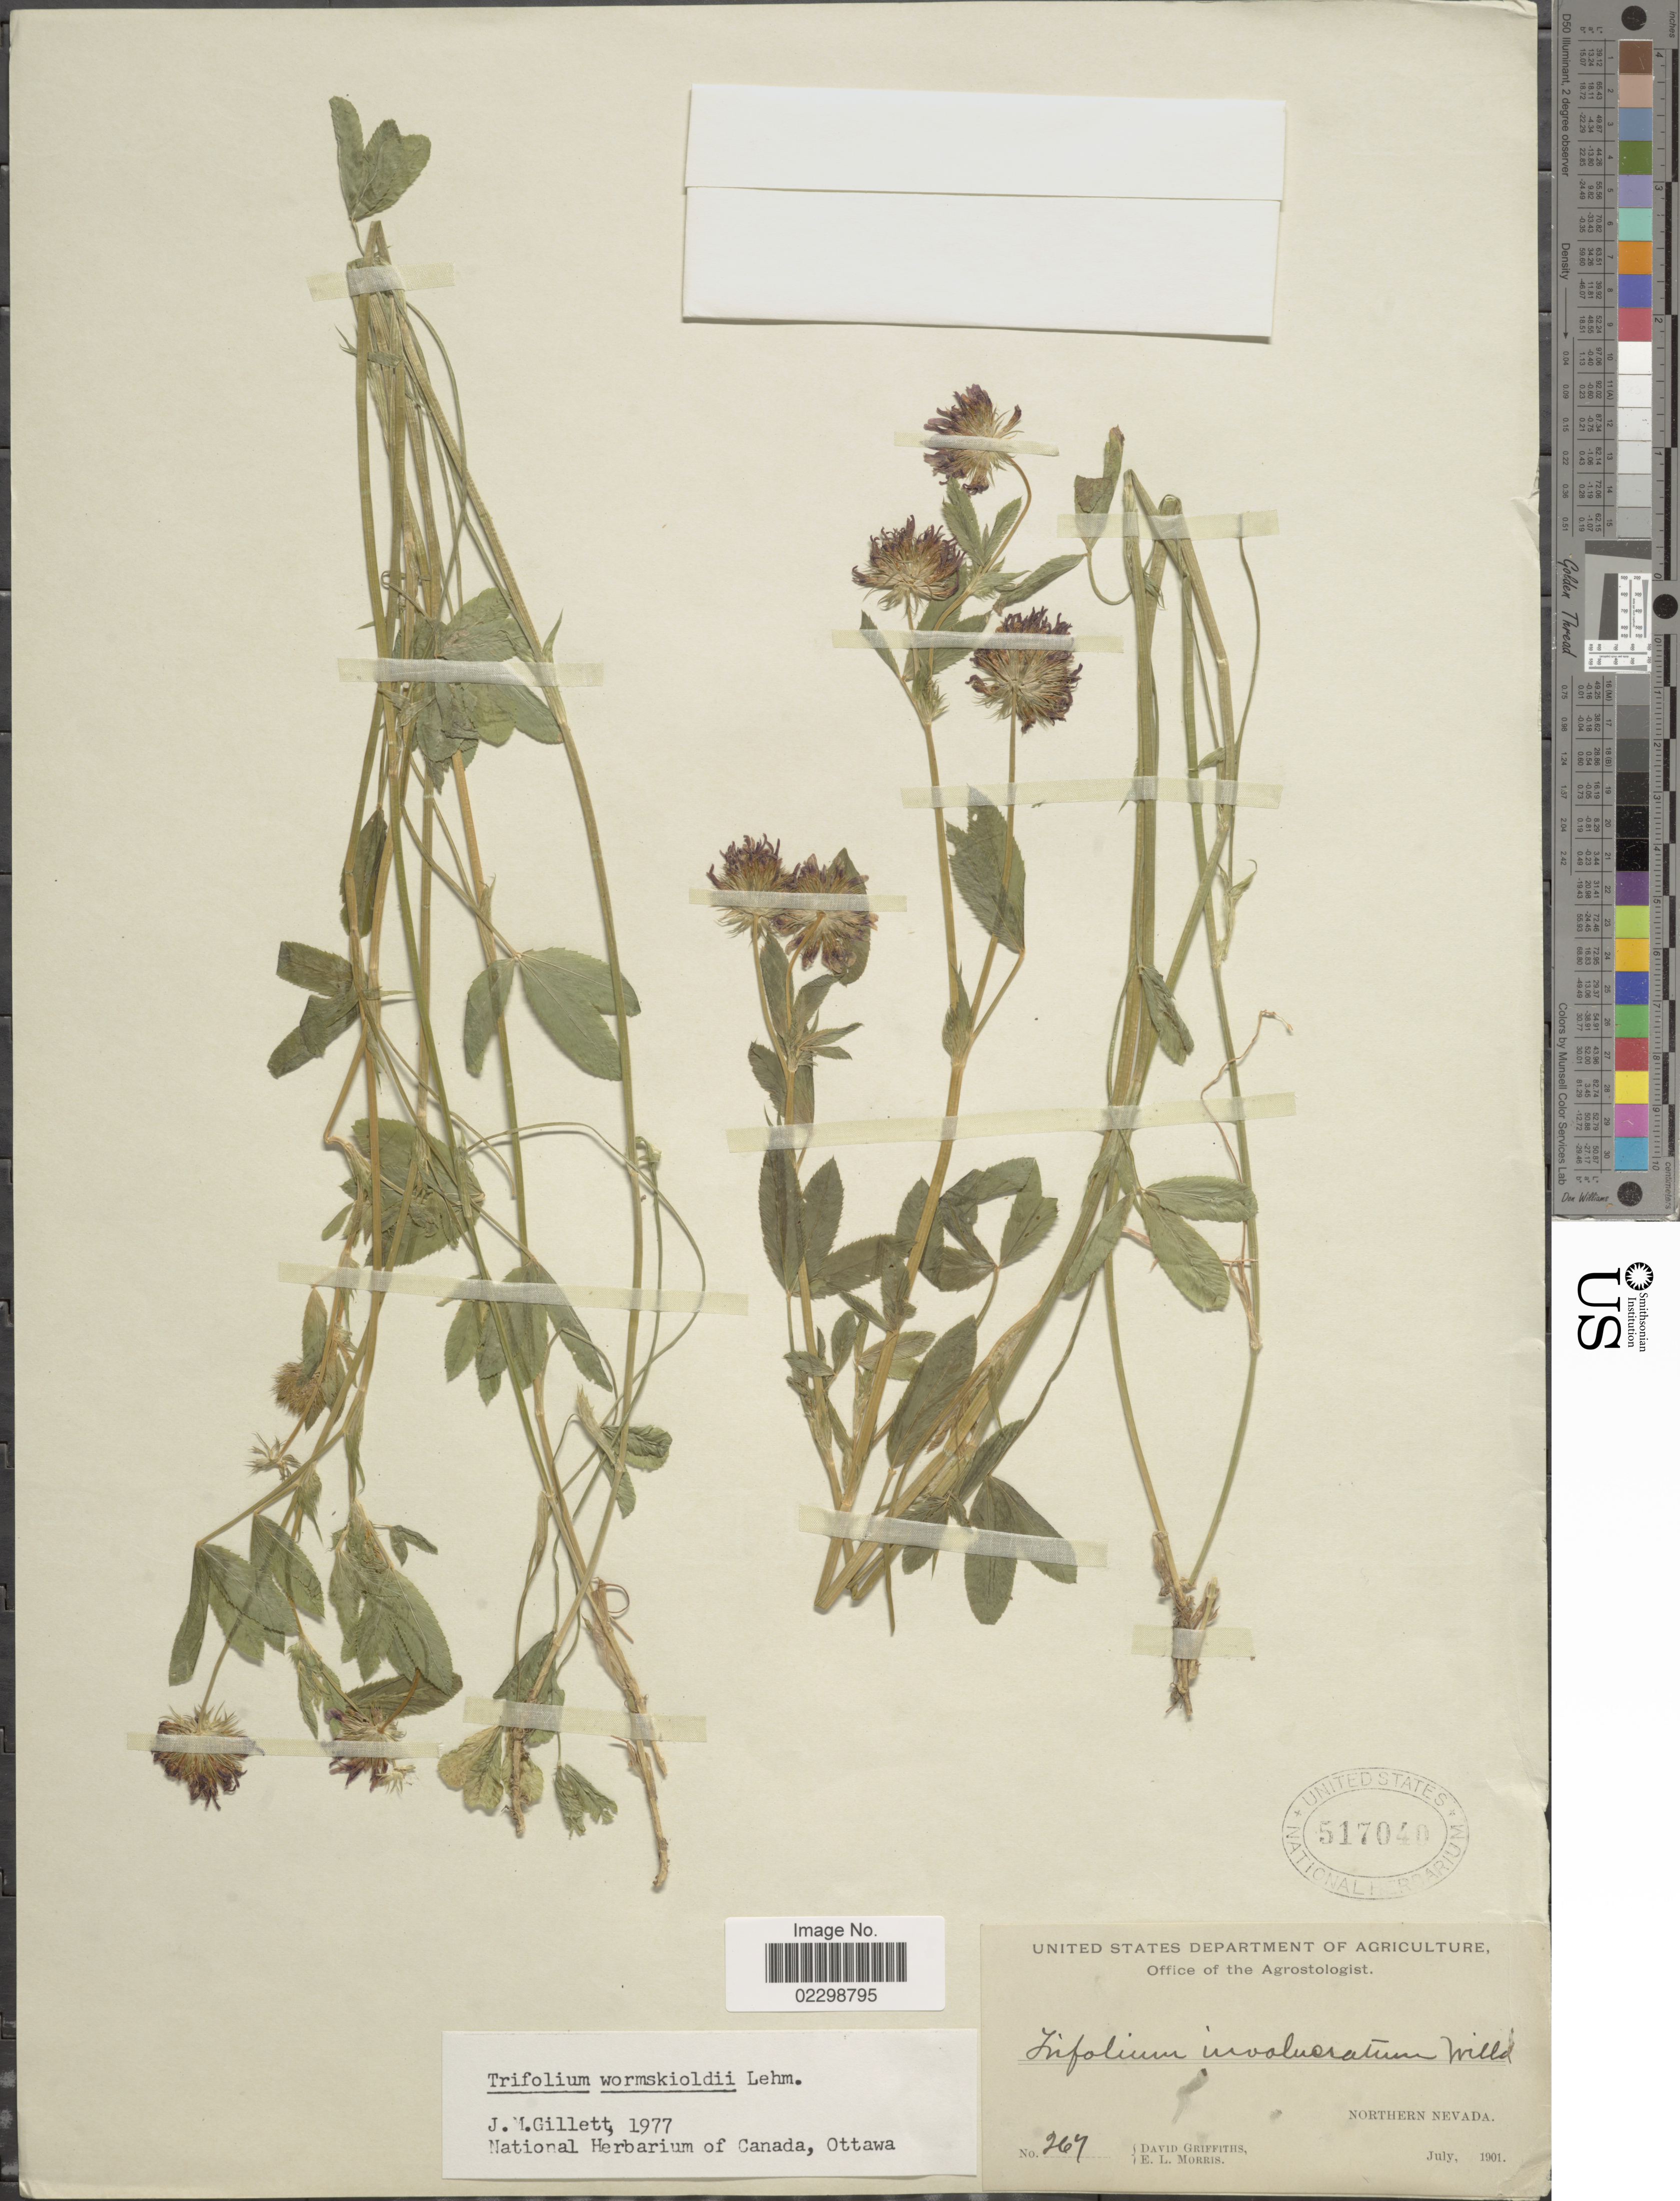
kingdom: Plantae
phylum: Tracheophyta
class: Magnoliopsida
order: Fabales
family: Fabaceae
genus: Trifolium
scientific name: Trifolium wormskioldii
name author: Lehm.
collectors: D. Griffths & E. Morris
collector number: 267*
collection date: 1901-07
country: United States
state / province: Nevada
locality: Northern Nevada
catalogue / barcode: US 517040